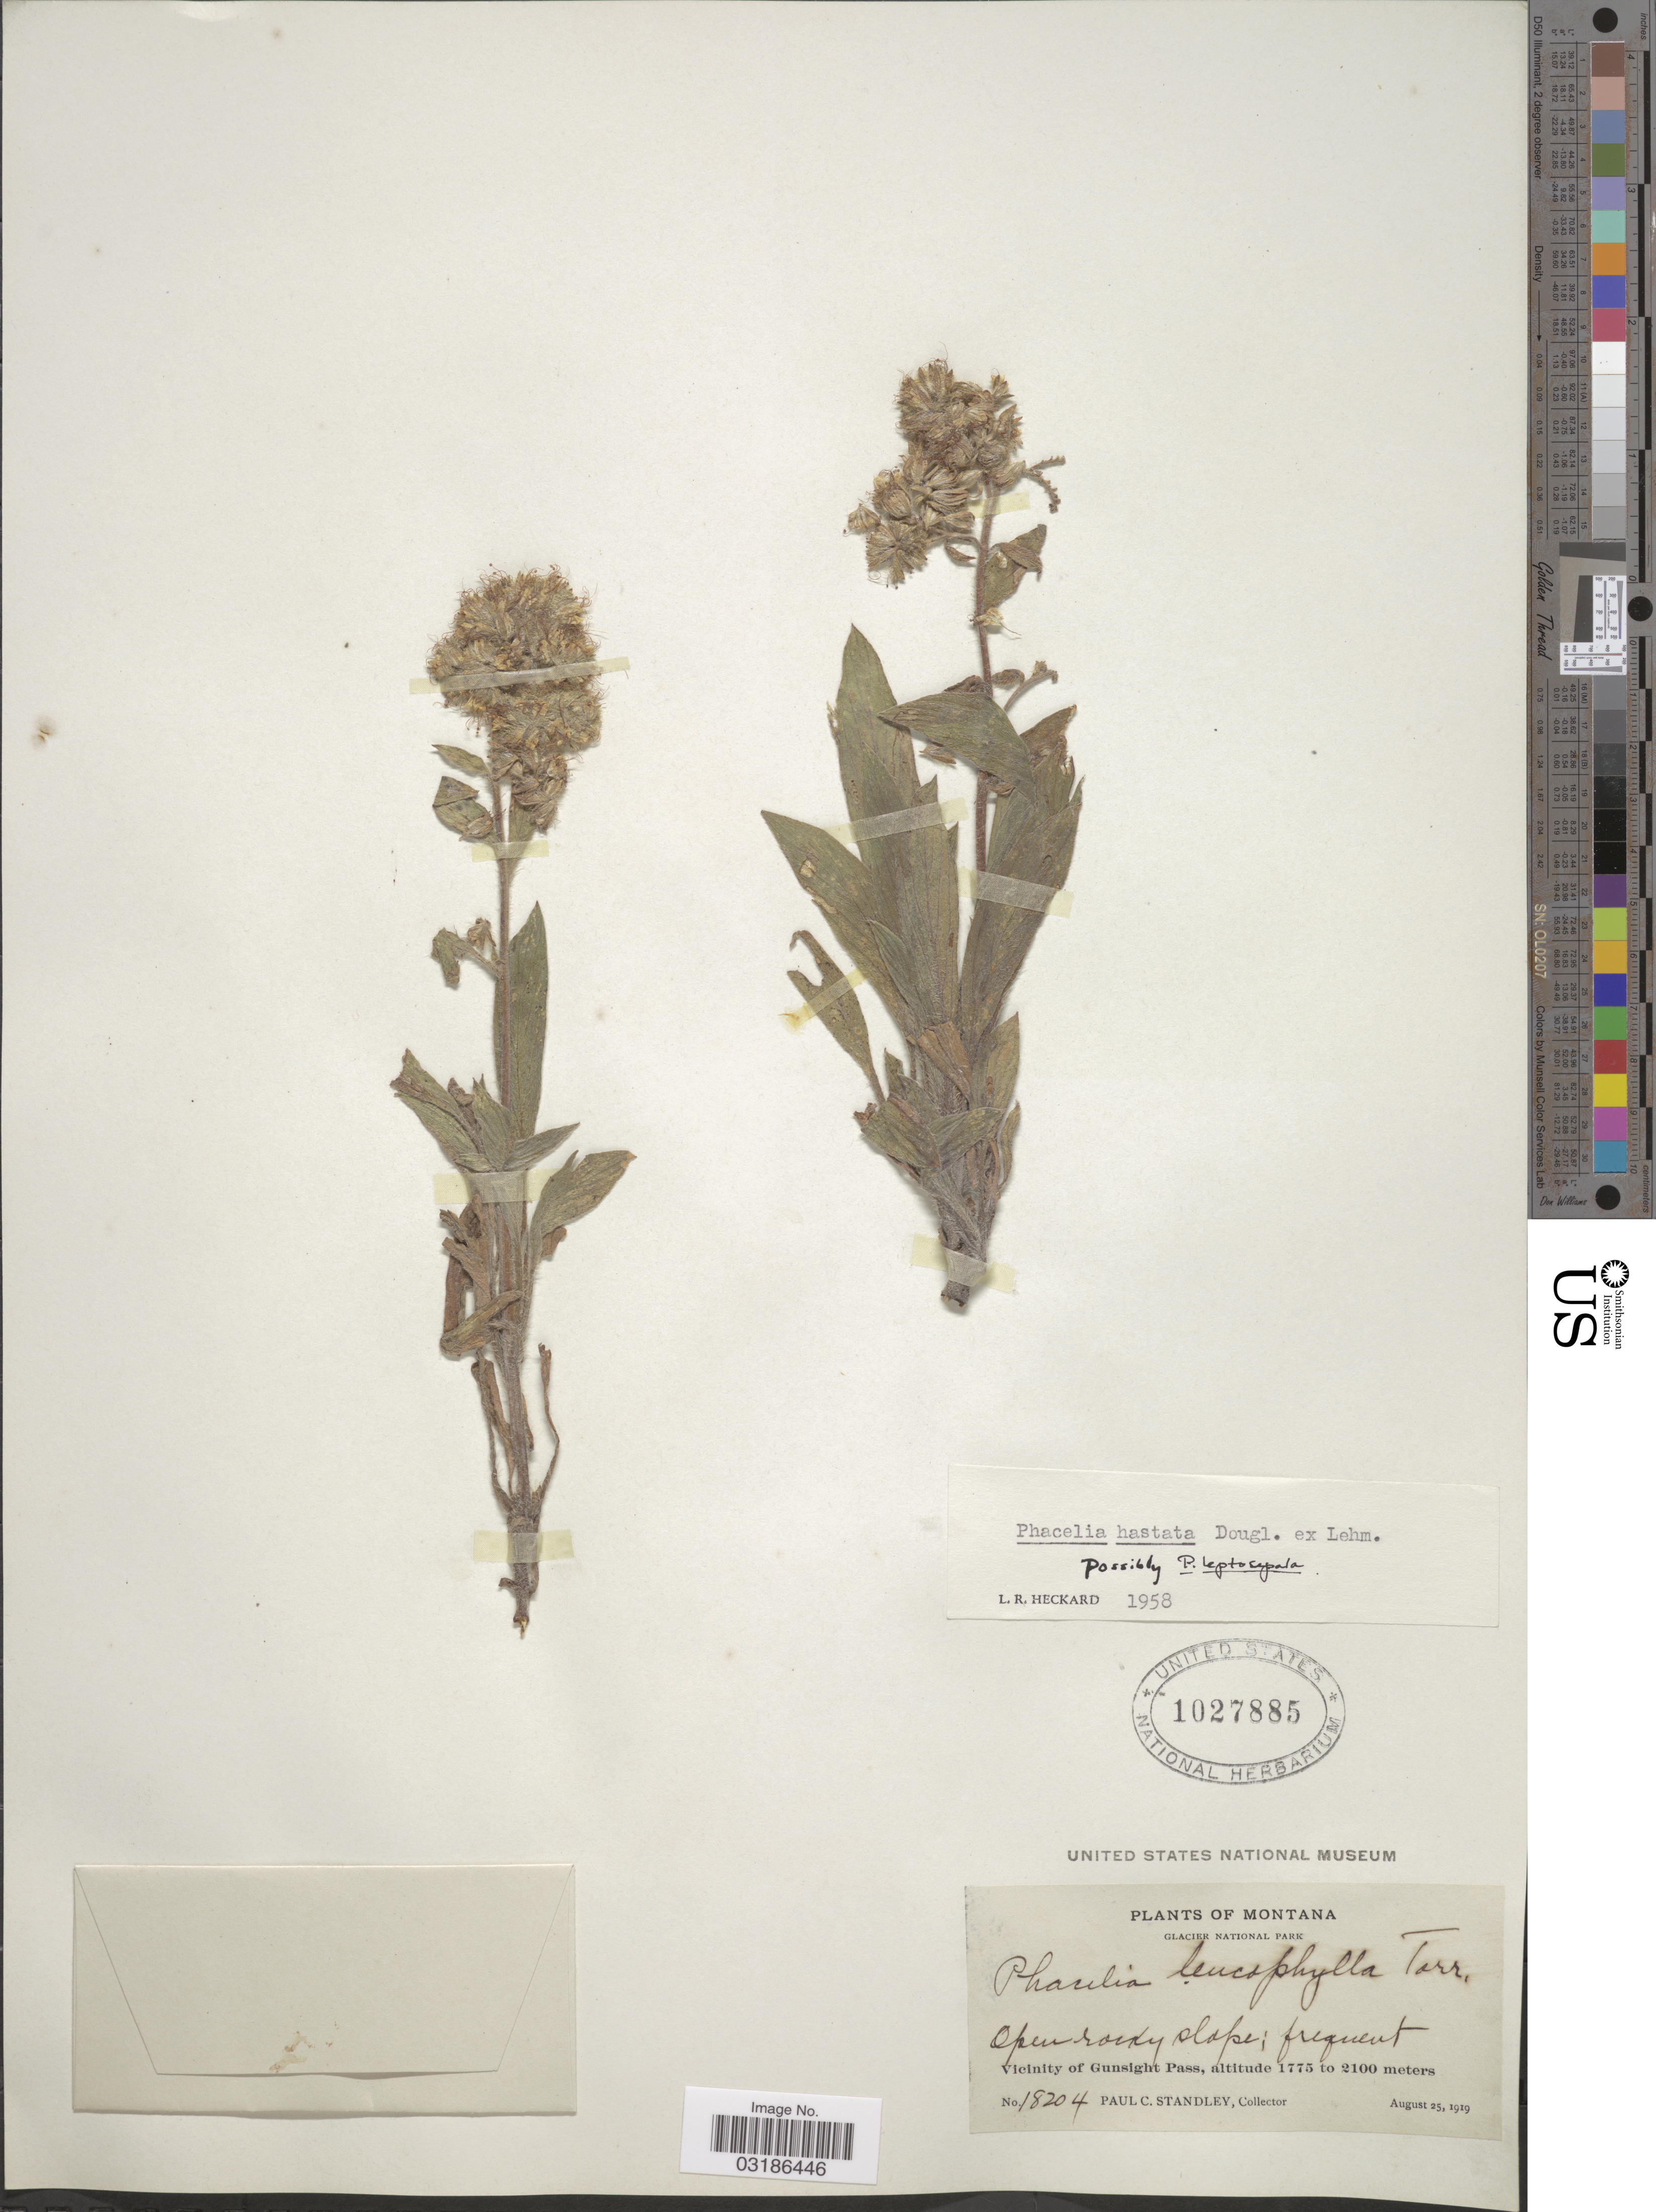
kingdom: Plantae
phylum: Tracheophyta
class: Magnoliopsida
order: Boraginales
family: Hydrophyllaceae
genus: Phacelia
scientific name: Phacelia hastata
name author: Douglas ex Lehm.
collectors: P. C. Standley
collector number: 18204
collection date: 1919-08-25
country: United States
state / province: Montana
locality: Glacier National Park. Vicinity of Gunsight Pass.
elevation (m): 1775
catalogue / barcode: US 1027885